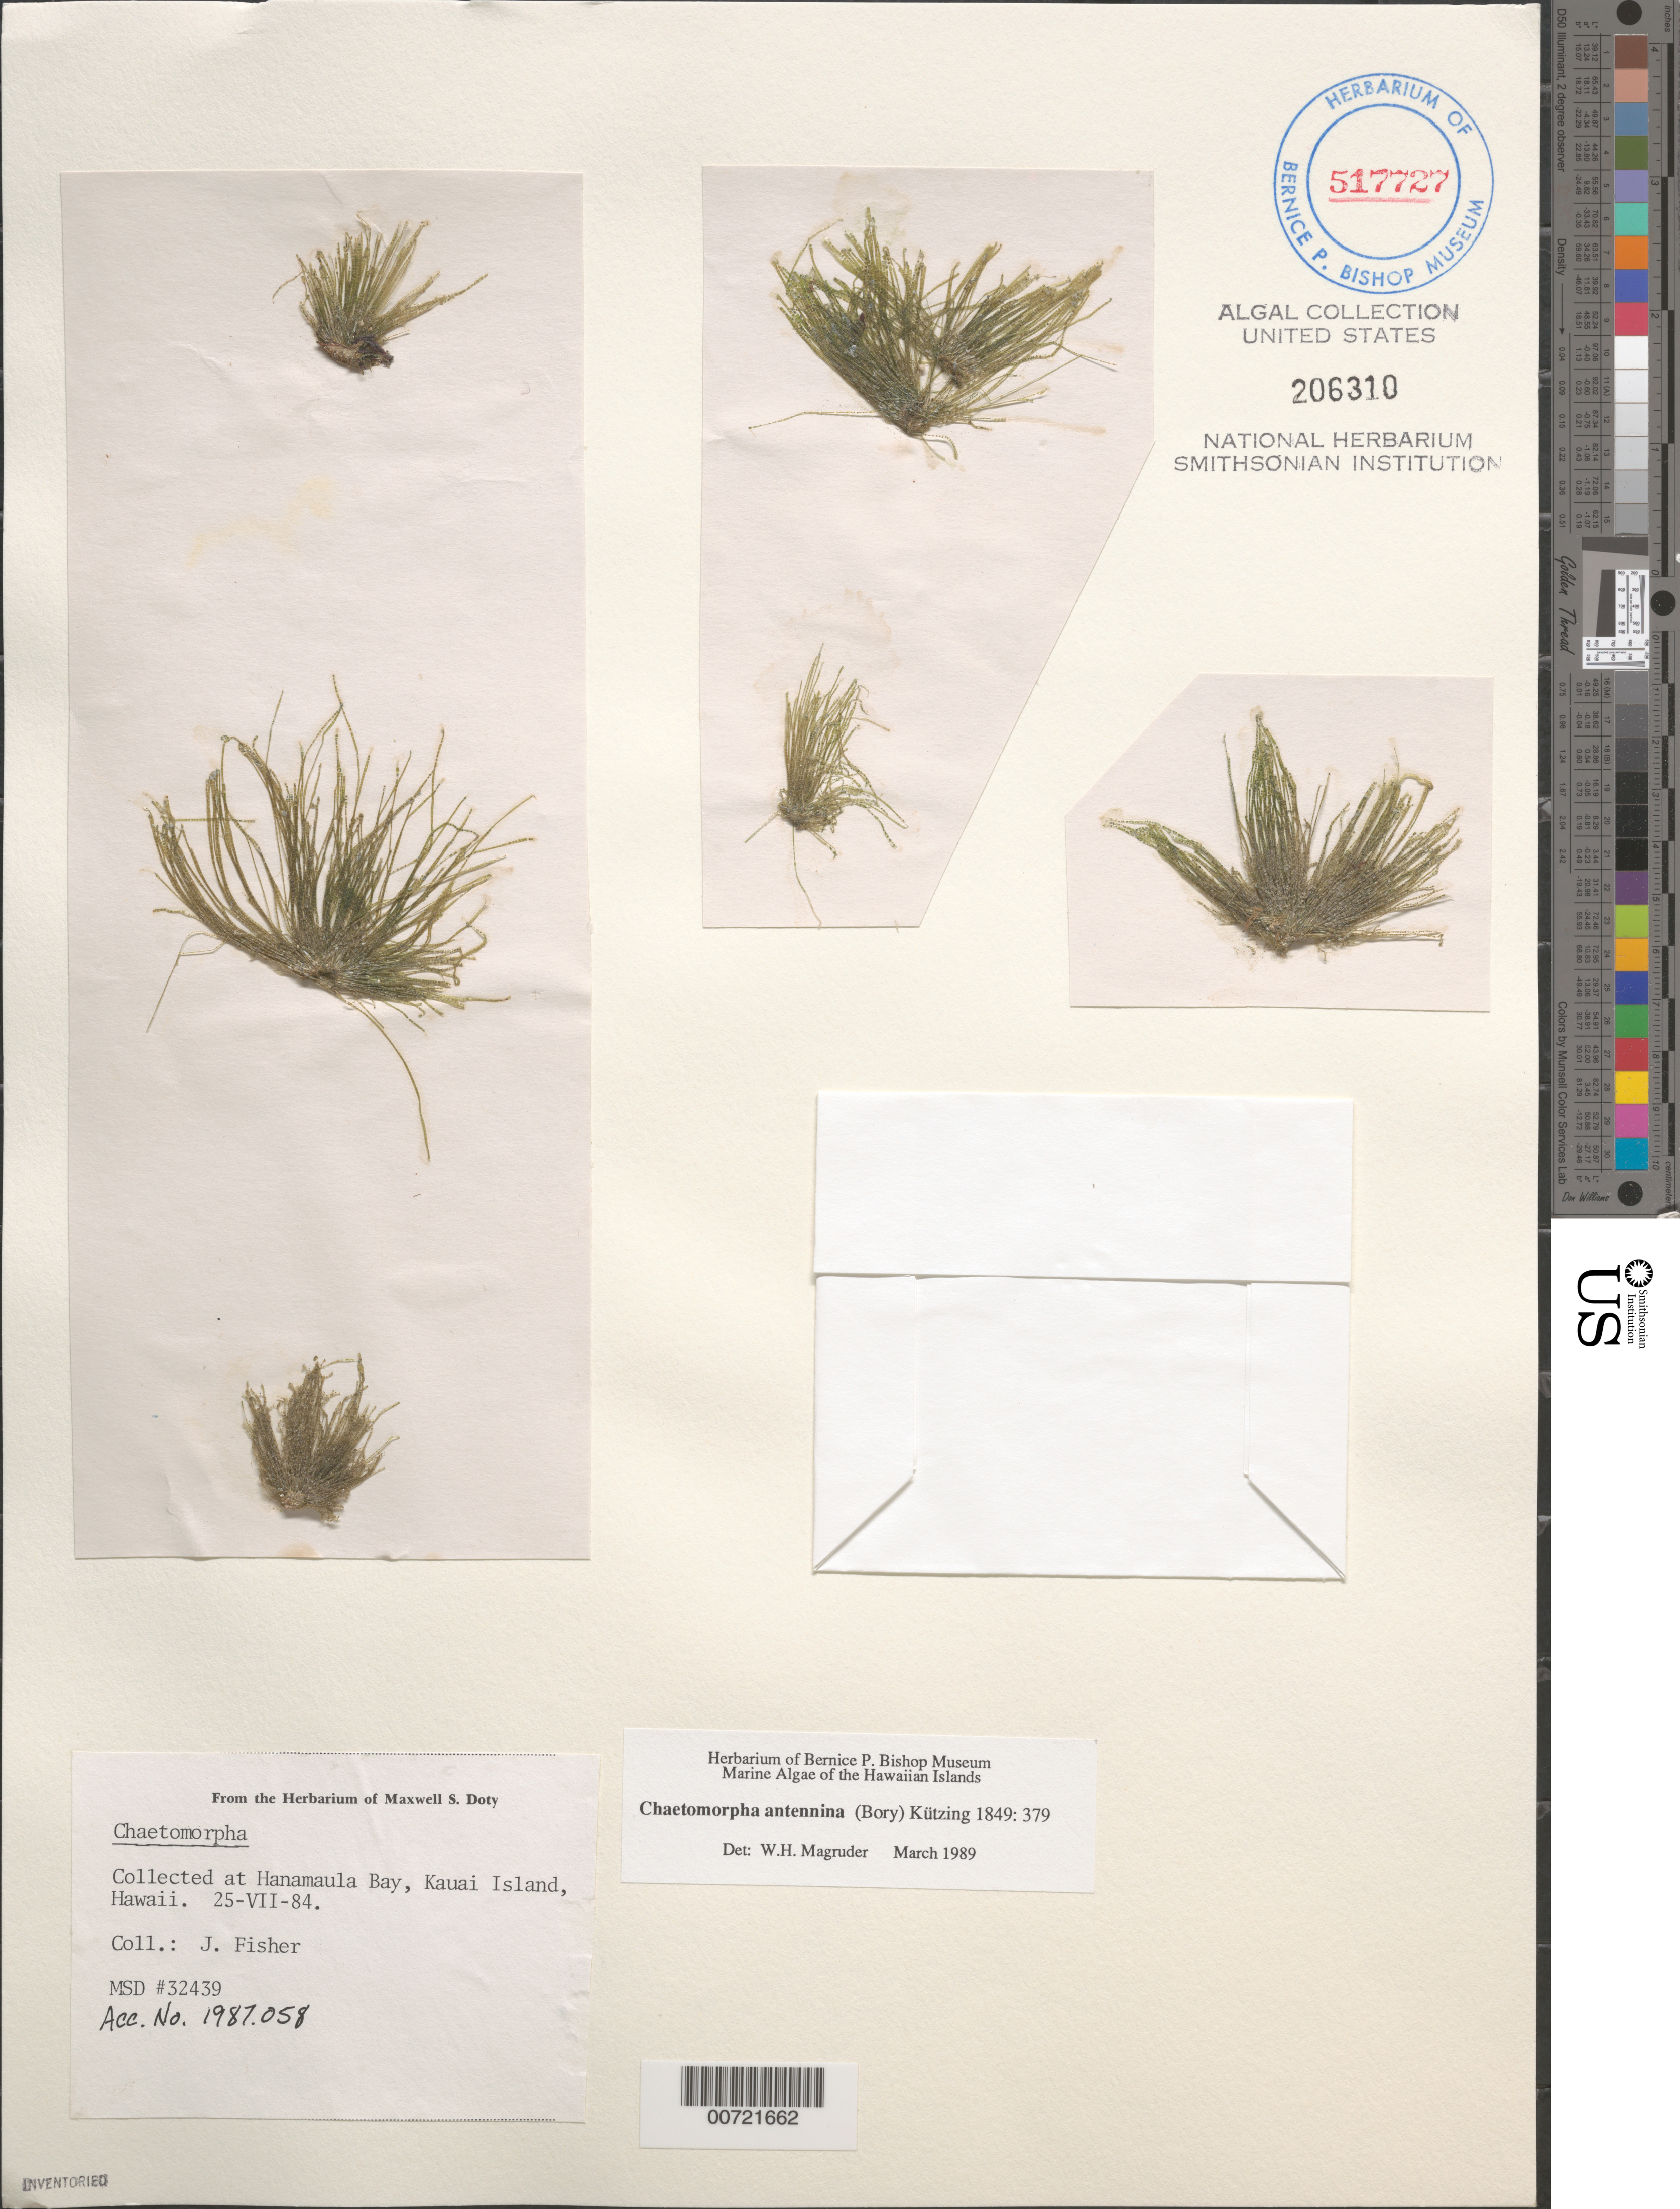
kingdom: Plantae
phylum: Chlorophyta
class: Ulvophyceae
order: Cladophorales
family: Cladophoraceae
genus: Chaetomorpha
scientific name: Chaetomorpha antennina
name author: (Bory) Kütz.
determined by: Magruder, W. H.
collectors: J. Fisher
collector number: MSD 32439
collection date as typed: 25 Jul 1984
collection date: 1984-07-25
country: United States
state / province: Hawaii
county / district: Kauai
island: Kaua'i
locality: Hanamaulu Bay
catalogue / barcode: US 206310